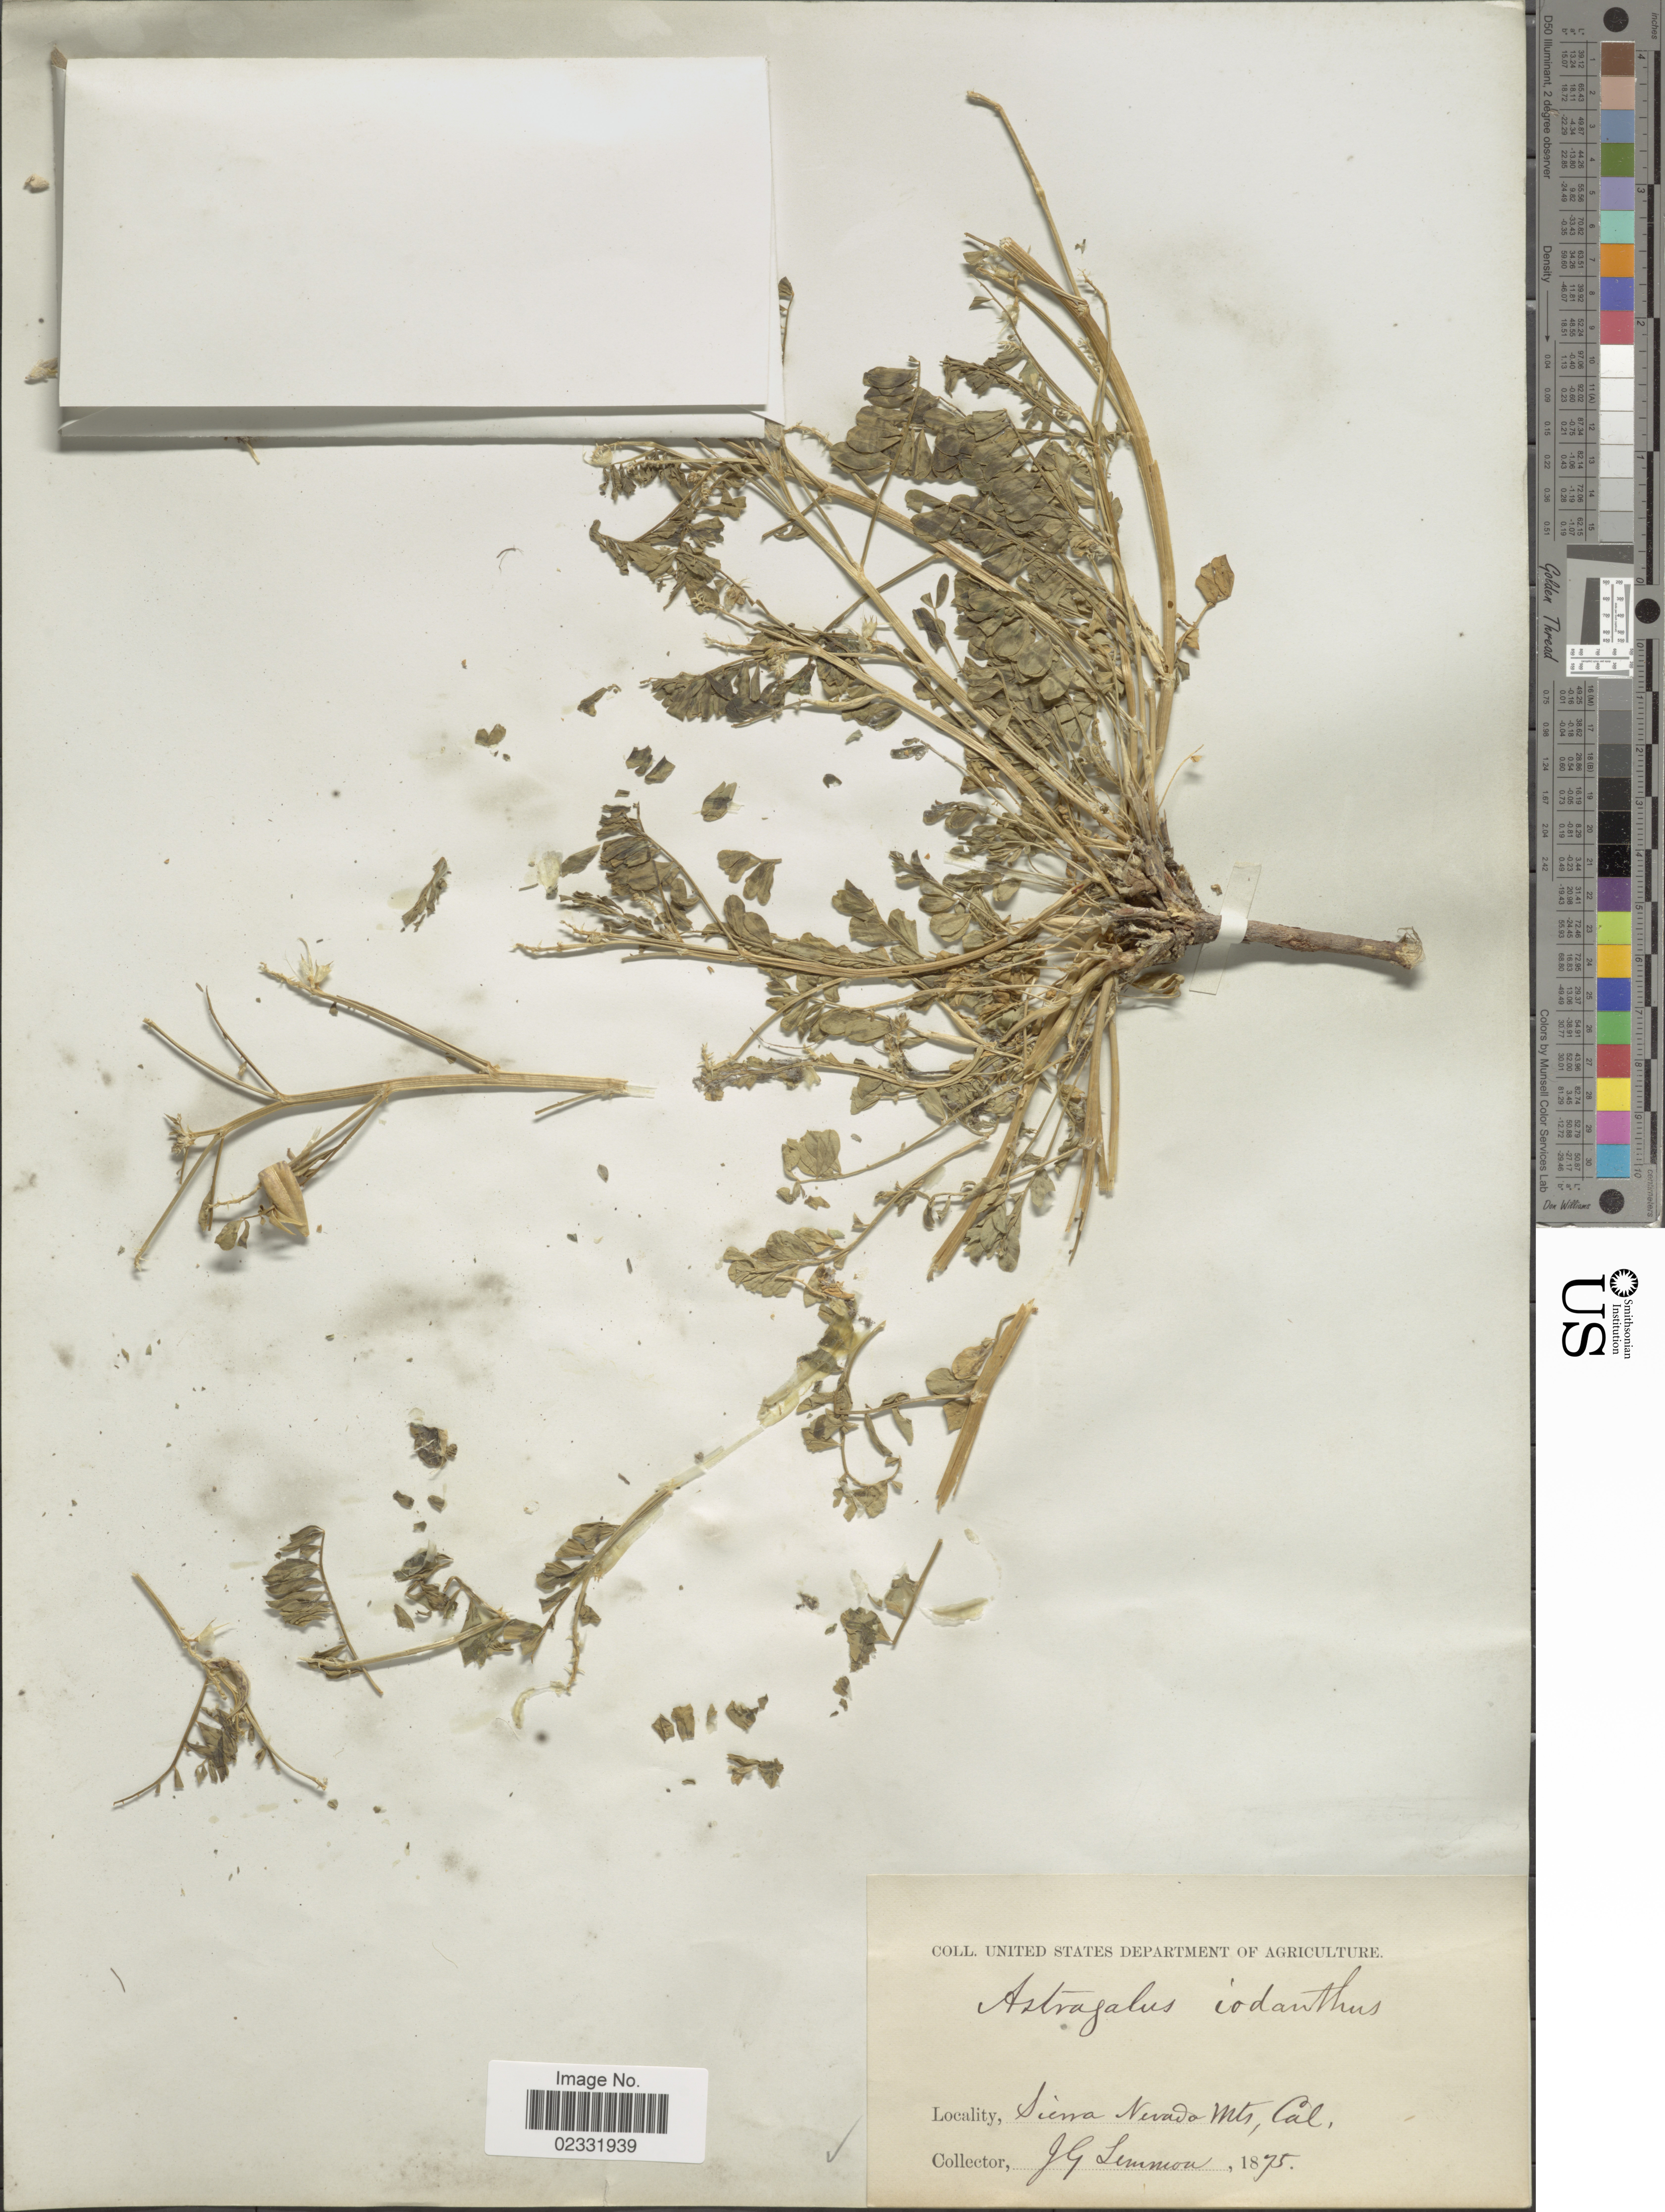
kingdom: Plantae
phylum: Tracheophyta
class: Magnoliopsida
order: Fabales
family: Fabaceae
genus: Astragalus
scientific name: Astragalus iodanthus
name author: S. Watson in C. King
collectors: J. Lemmon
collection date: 1875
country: United States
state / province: California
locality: Sierra Nevada Mts. Cal.